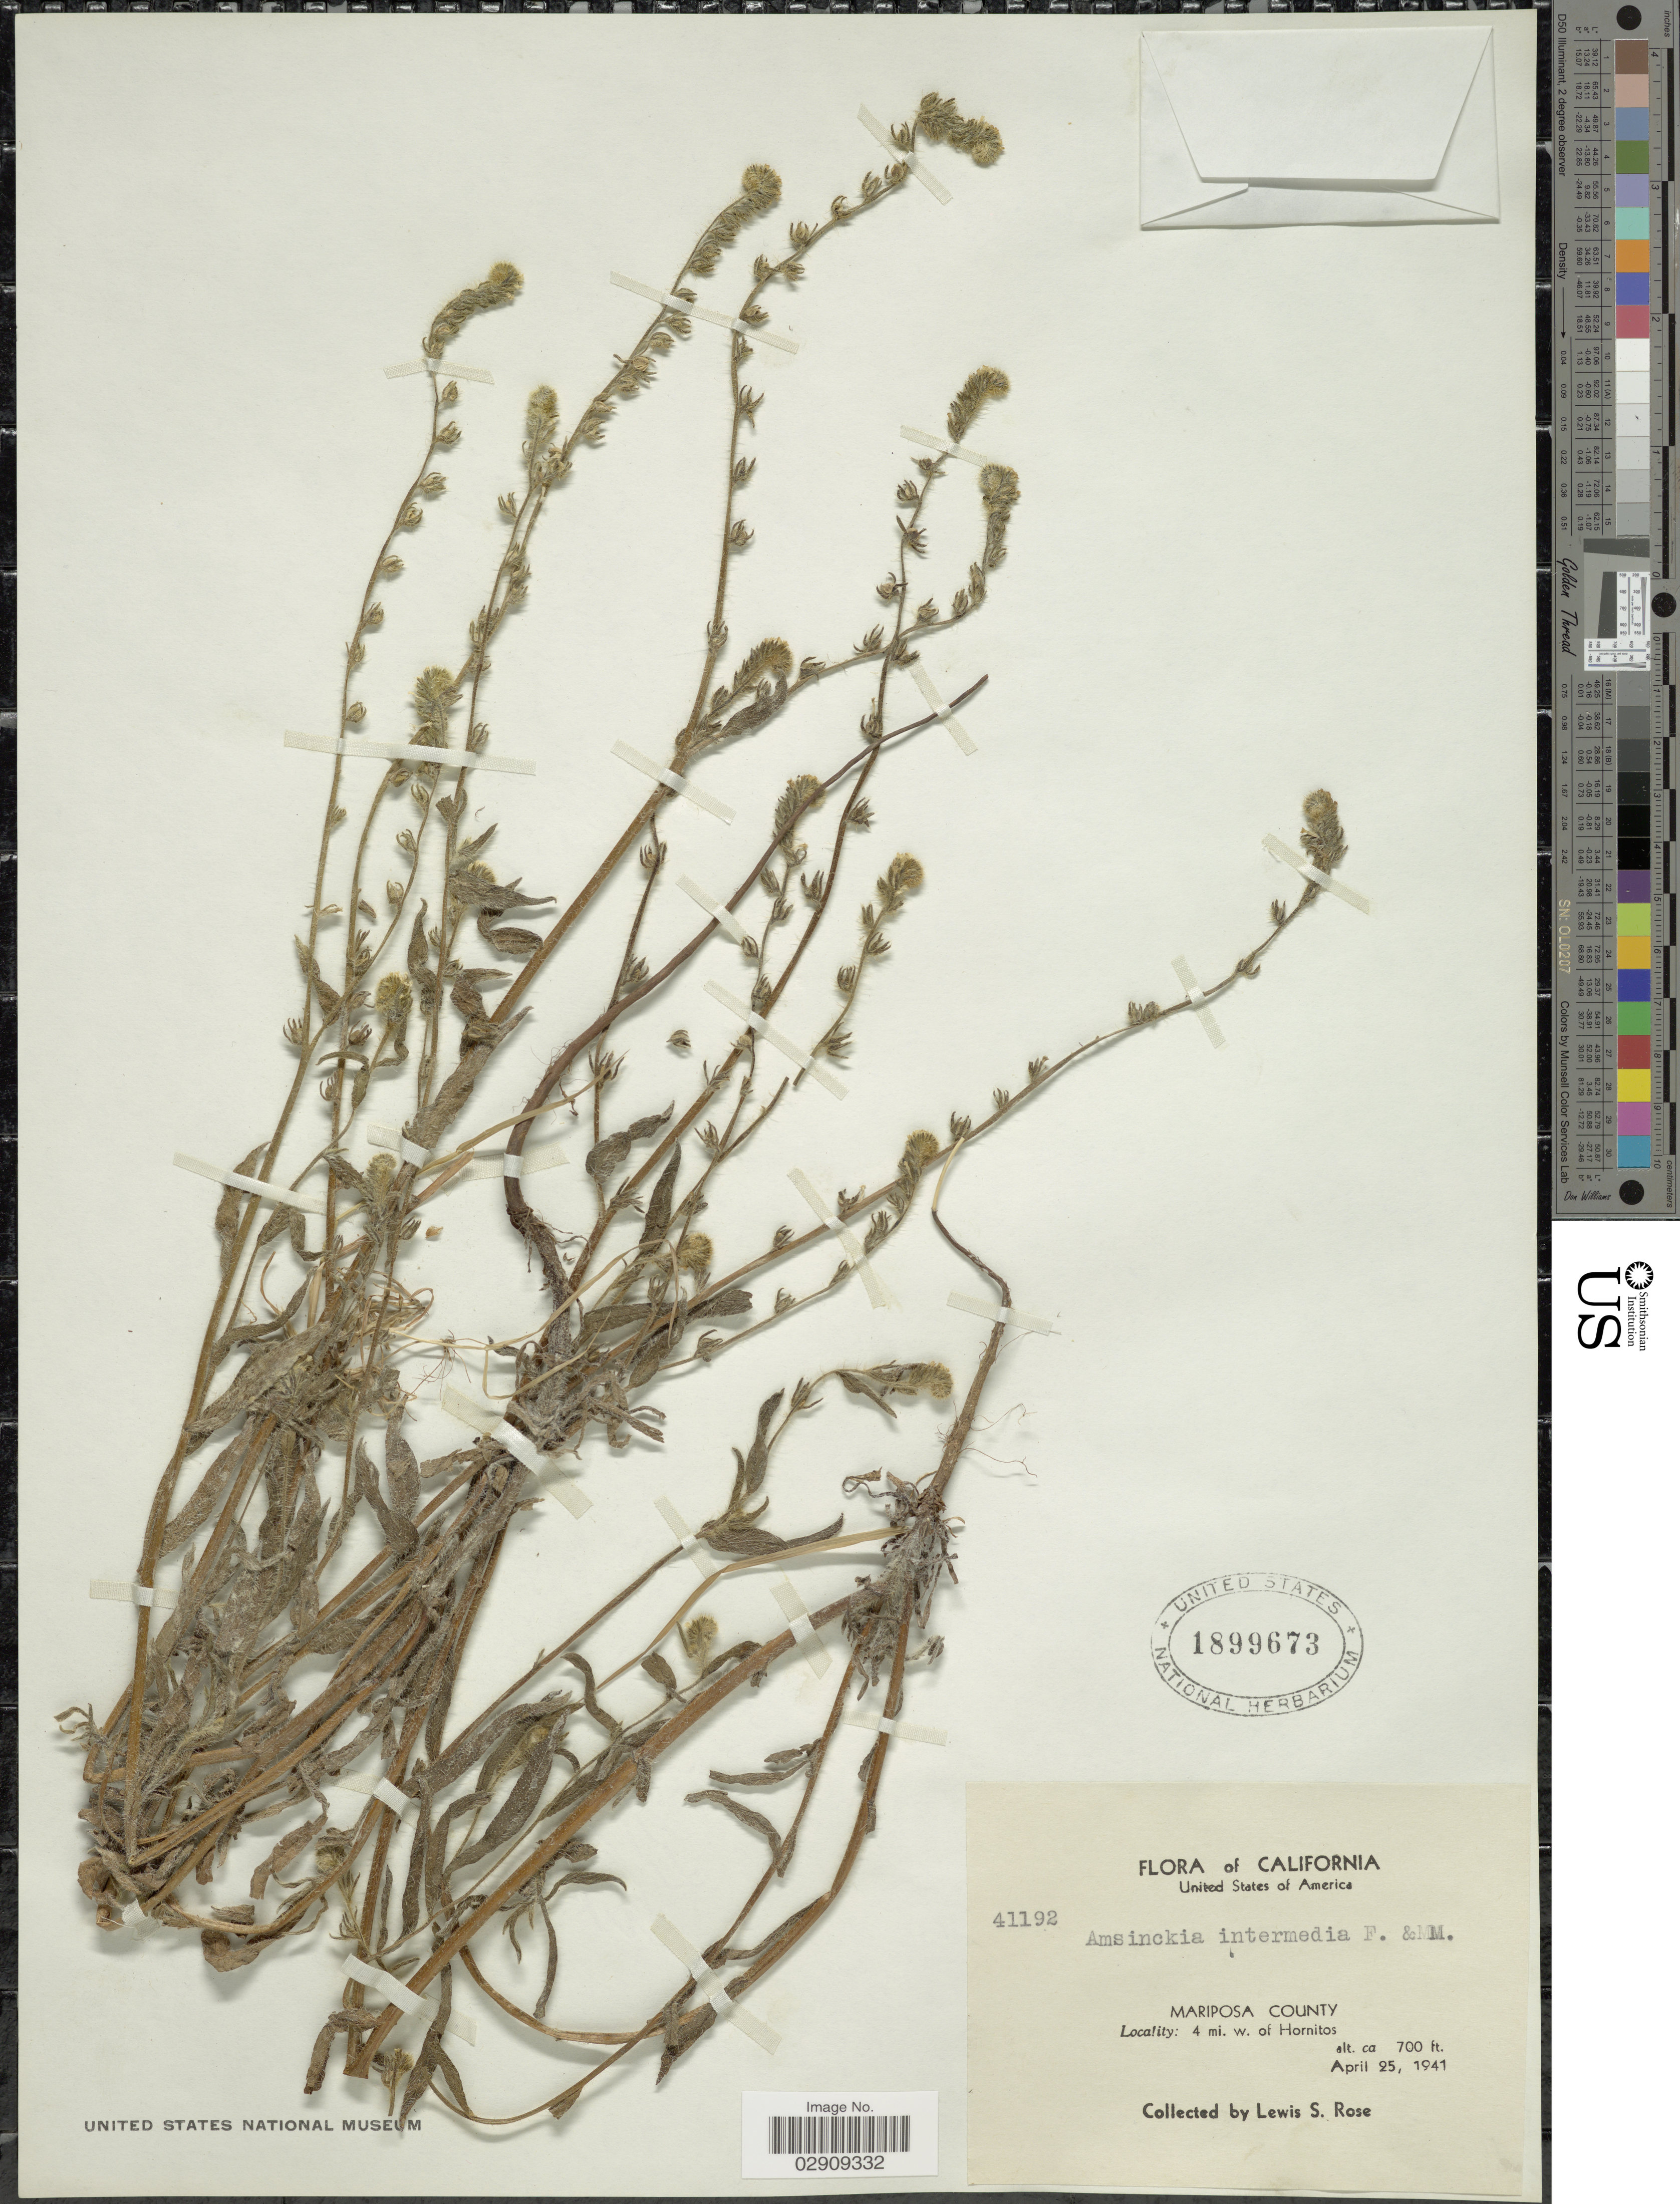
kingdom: Plantae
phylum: Tracheophyta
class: Magnoliopsida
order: Boraginales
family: Boraginaceae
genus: Amsinckia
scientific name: Amsinckia menziesii var. intermedia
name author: (Fisch. & C.A. Mey.) Ganders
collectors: L. S. Rose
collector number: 41192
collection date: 1941-04-24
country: United States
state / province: California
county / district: Mariposa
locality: Mariposa County. 4 mi. w. of Hornitos.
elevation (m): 213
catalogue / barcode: US 1899673